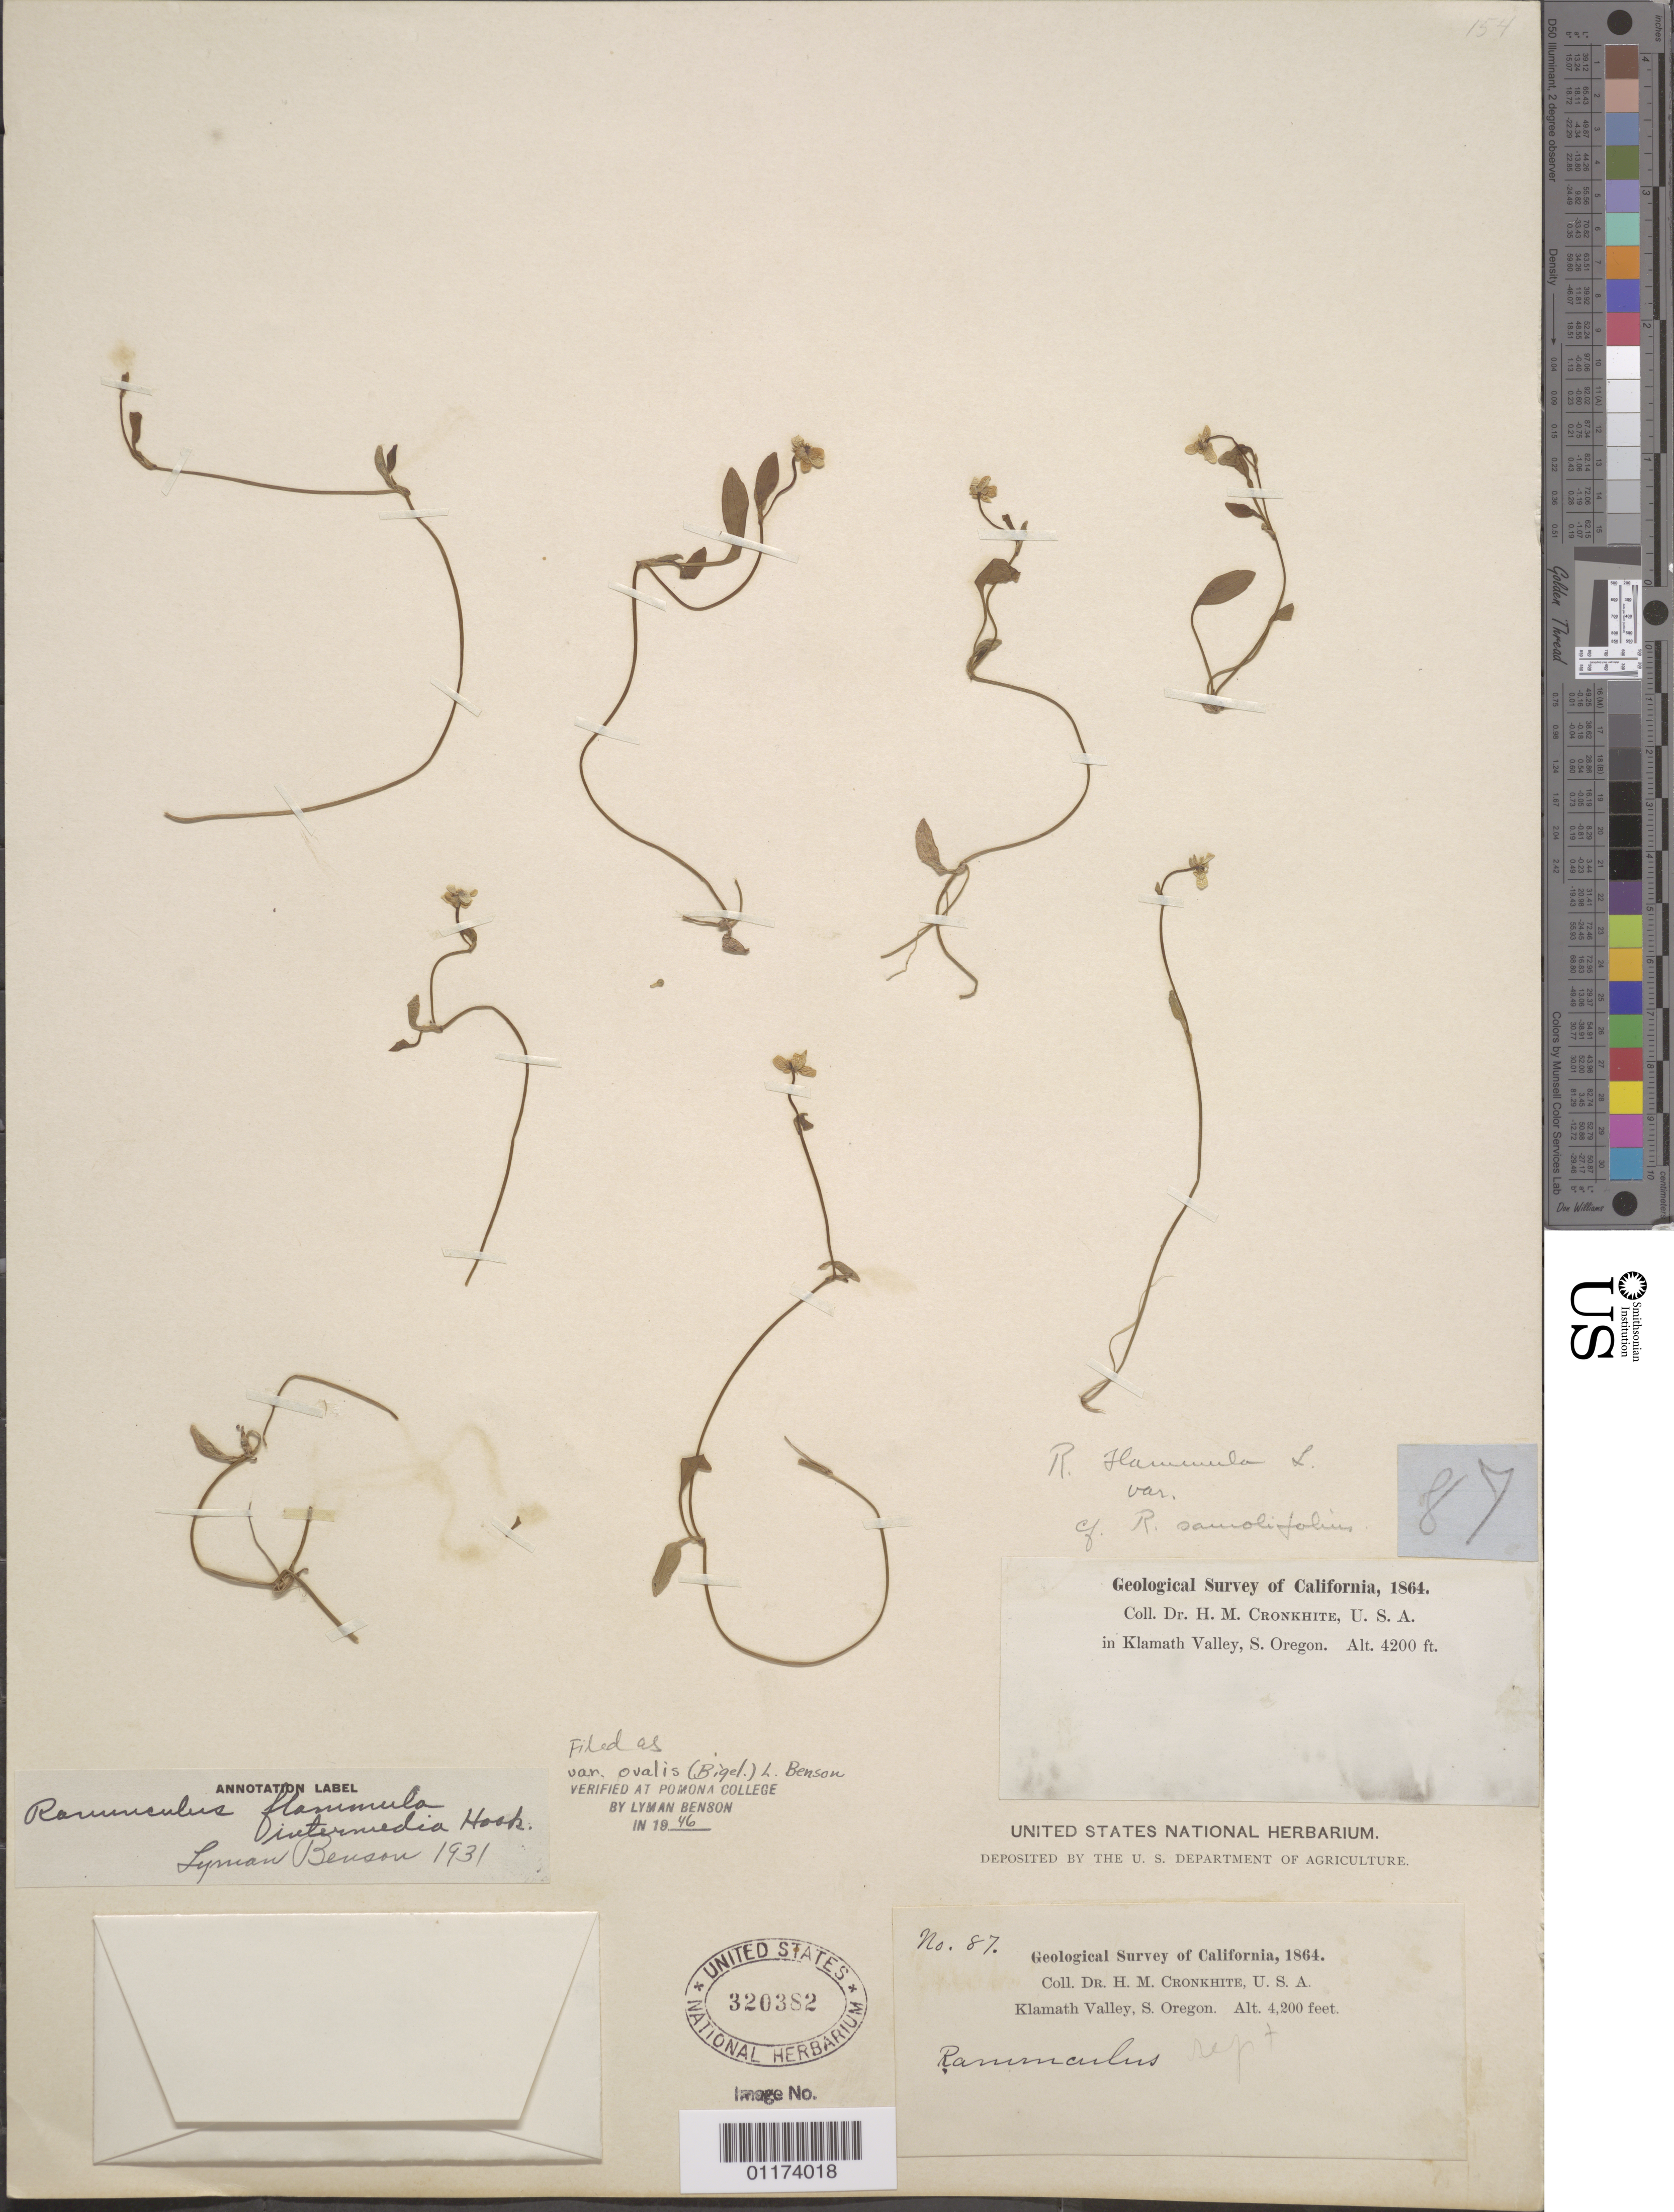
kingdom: Plantae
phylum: Tracheophyta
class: Magnoliopsida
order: Ranunculales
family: Ranunculaceae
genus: Ranunculus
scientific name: Ranunculus flammula var. ovalis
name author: (J.M. Bigelow) L.D. Benson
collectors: H. M. Cronkhite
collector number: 87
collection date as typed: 1864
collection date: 1864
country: United States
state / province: Oregon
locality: Klamath Valley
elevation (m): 1280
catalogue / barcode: US 320382